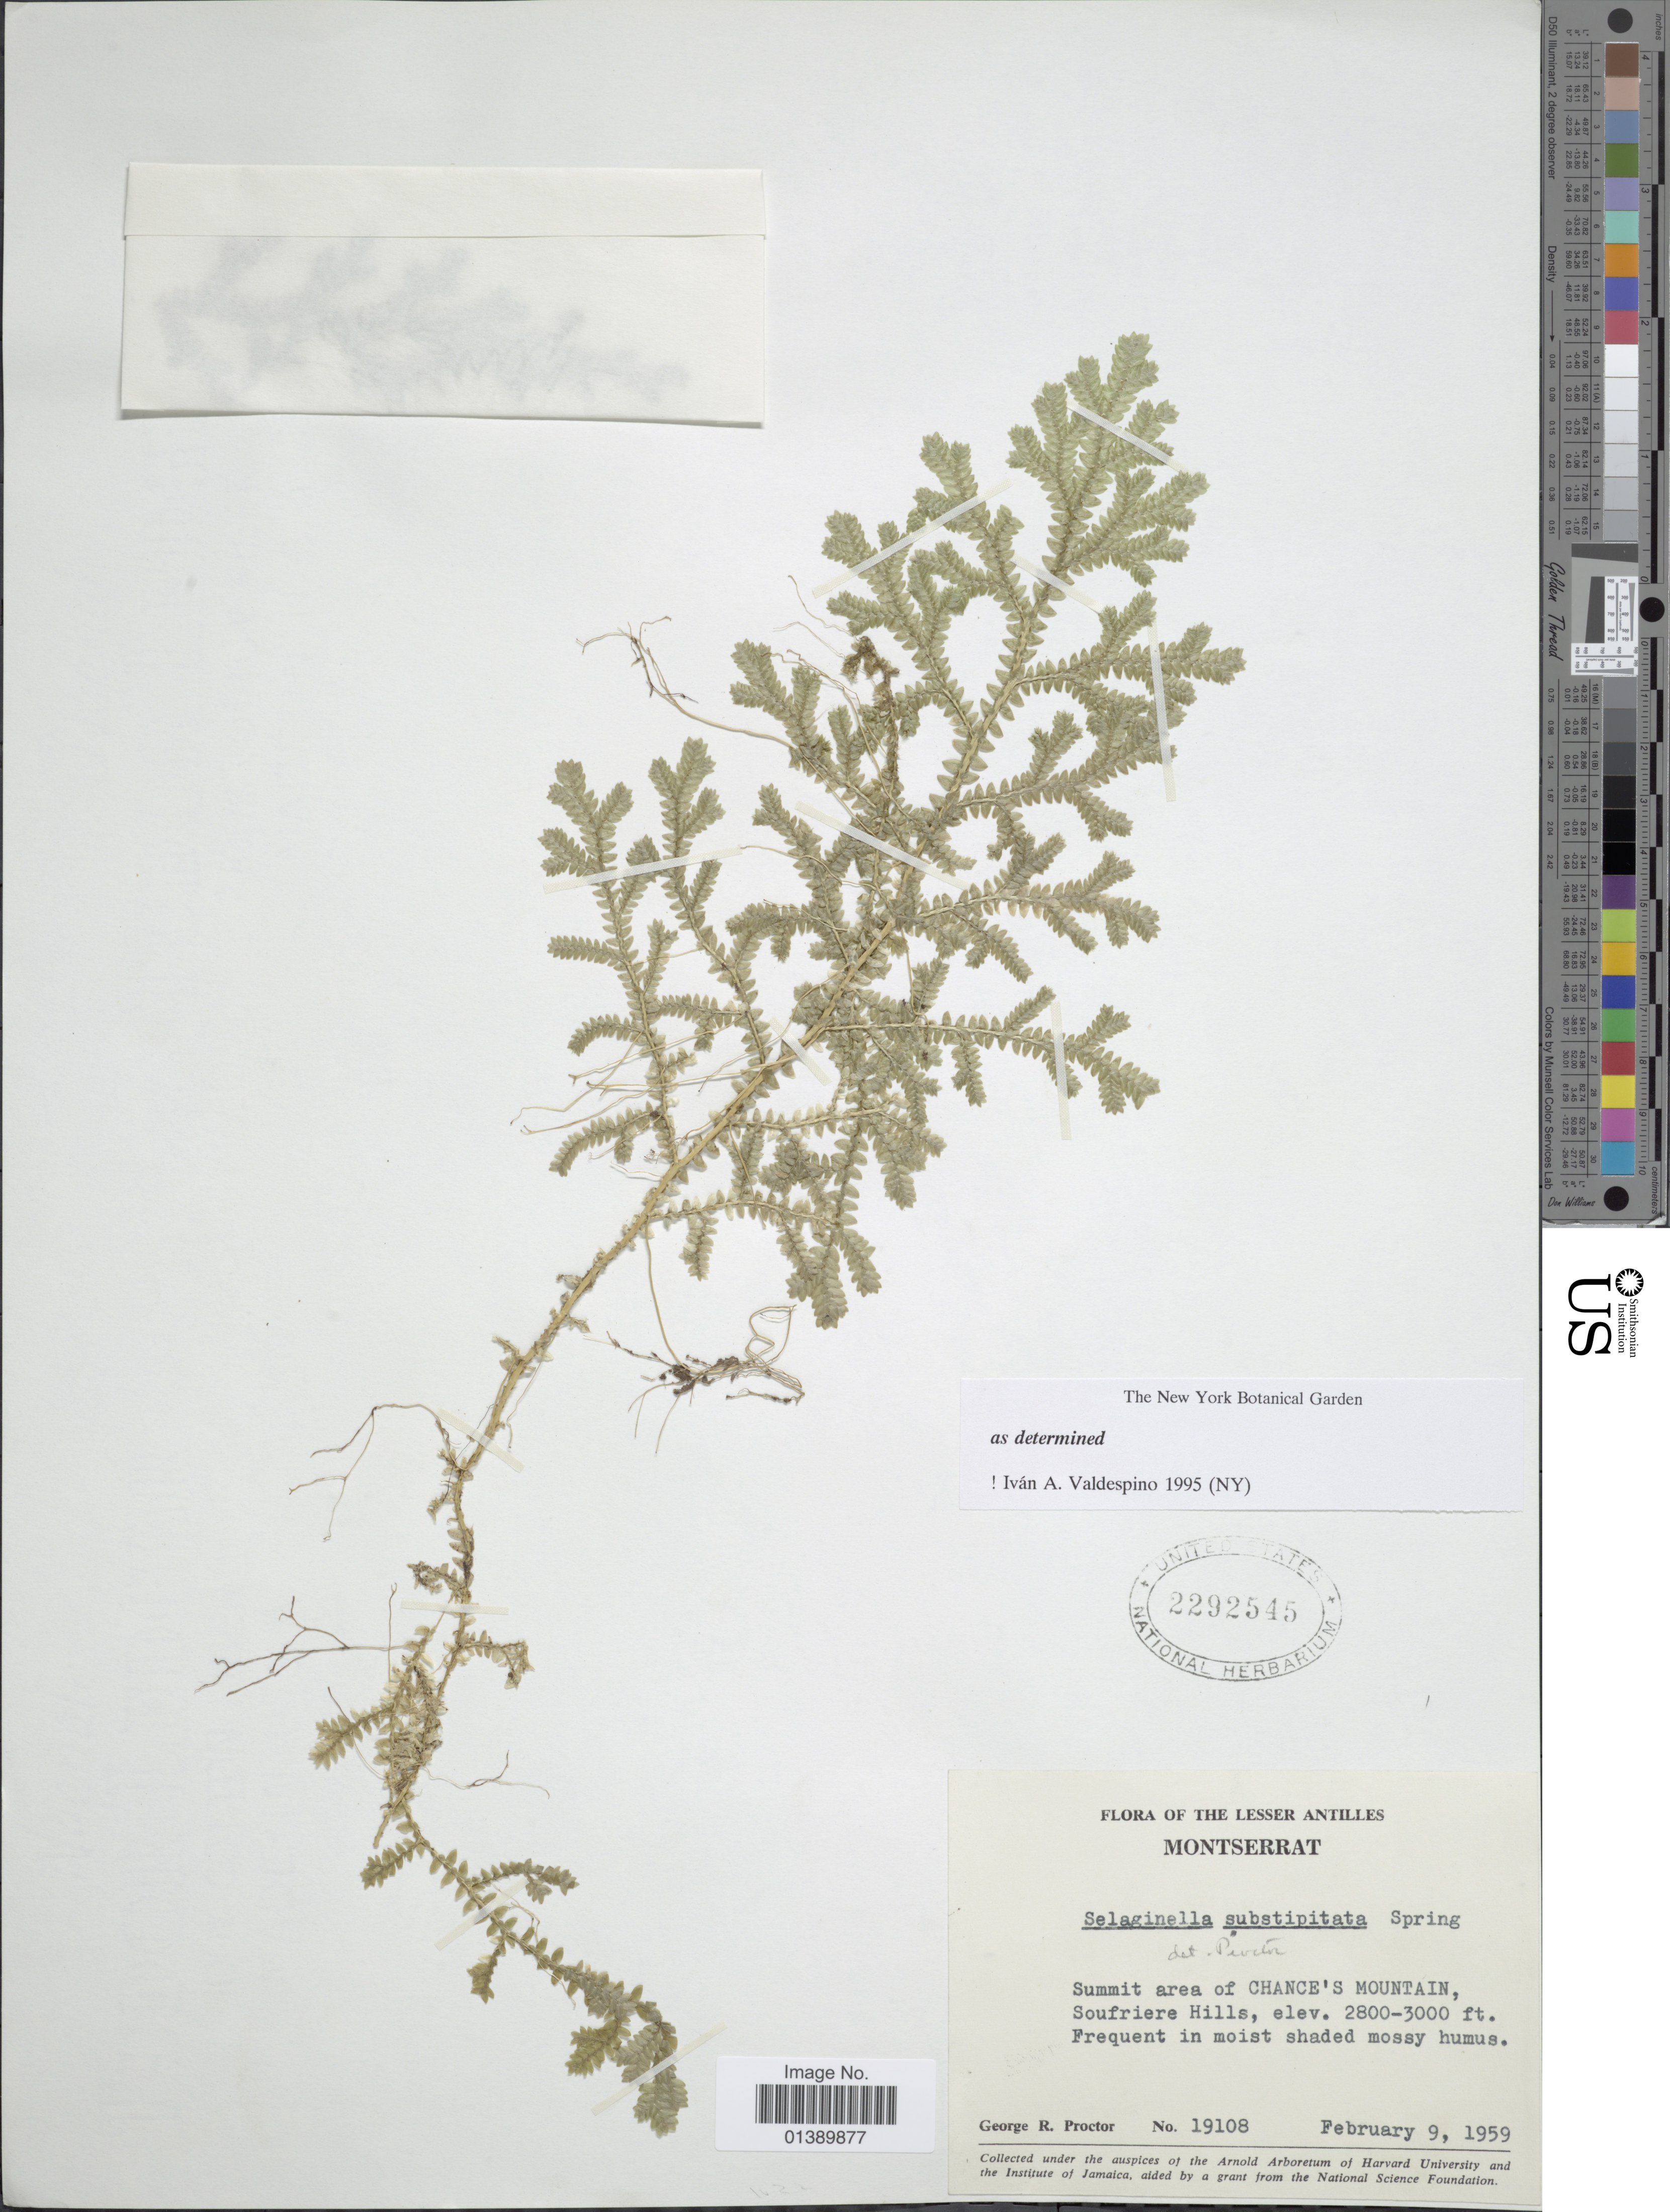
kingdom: Plantae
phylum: Tracheophyta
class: Lycopodiopsida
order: Selaginellales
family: Selaginellaceae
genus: Selaginella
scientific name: Selaginella substipitata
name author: Spring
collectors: G. R. Proctor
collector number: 19108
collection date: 1959-02-09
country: Montserrat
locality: The Lesser Antilles, Summit area of Chance's Mountain, Soufriere Hills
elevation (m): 853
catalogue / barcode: US 2292545